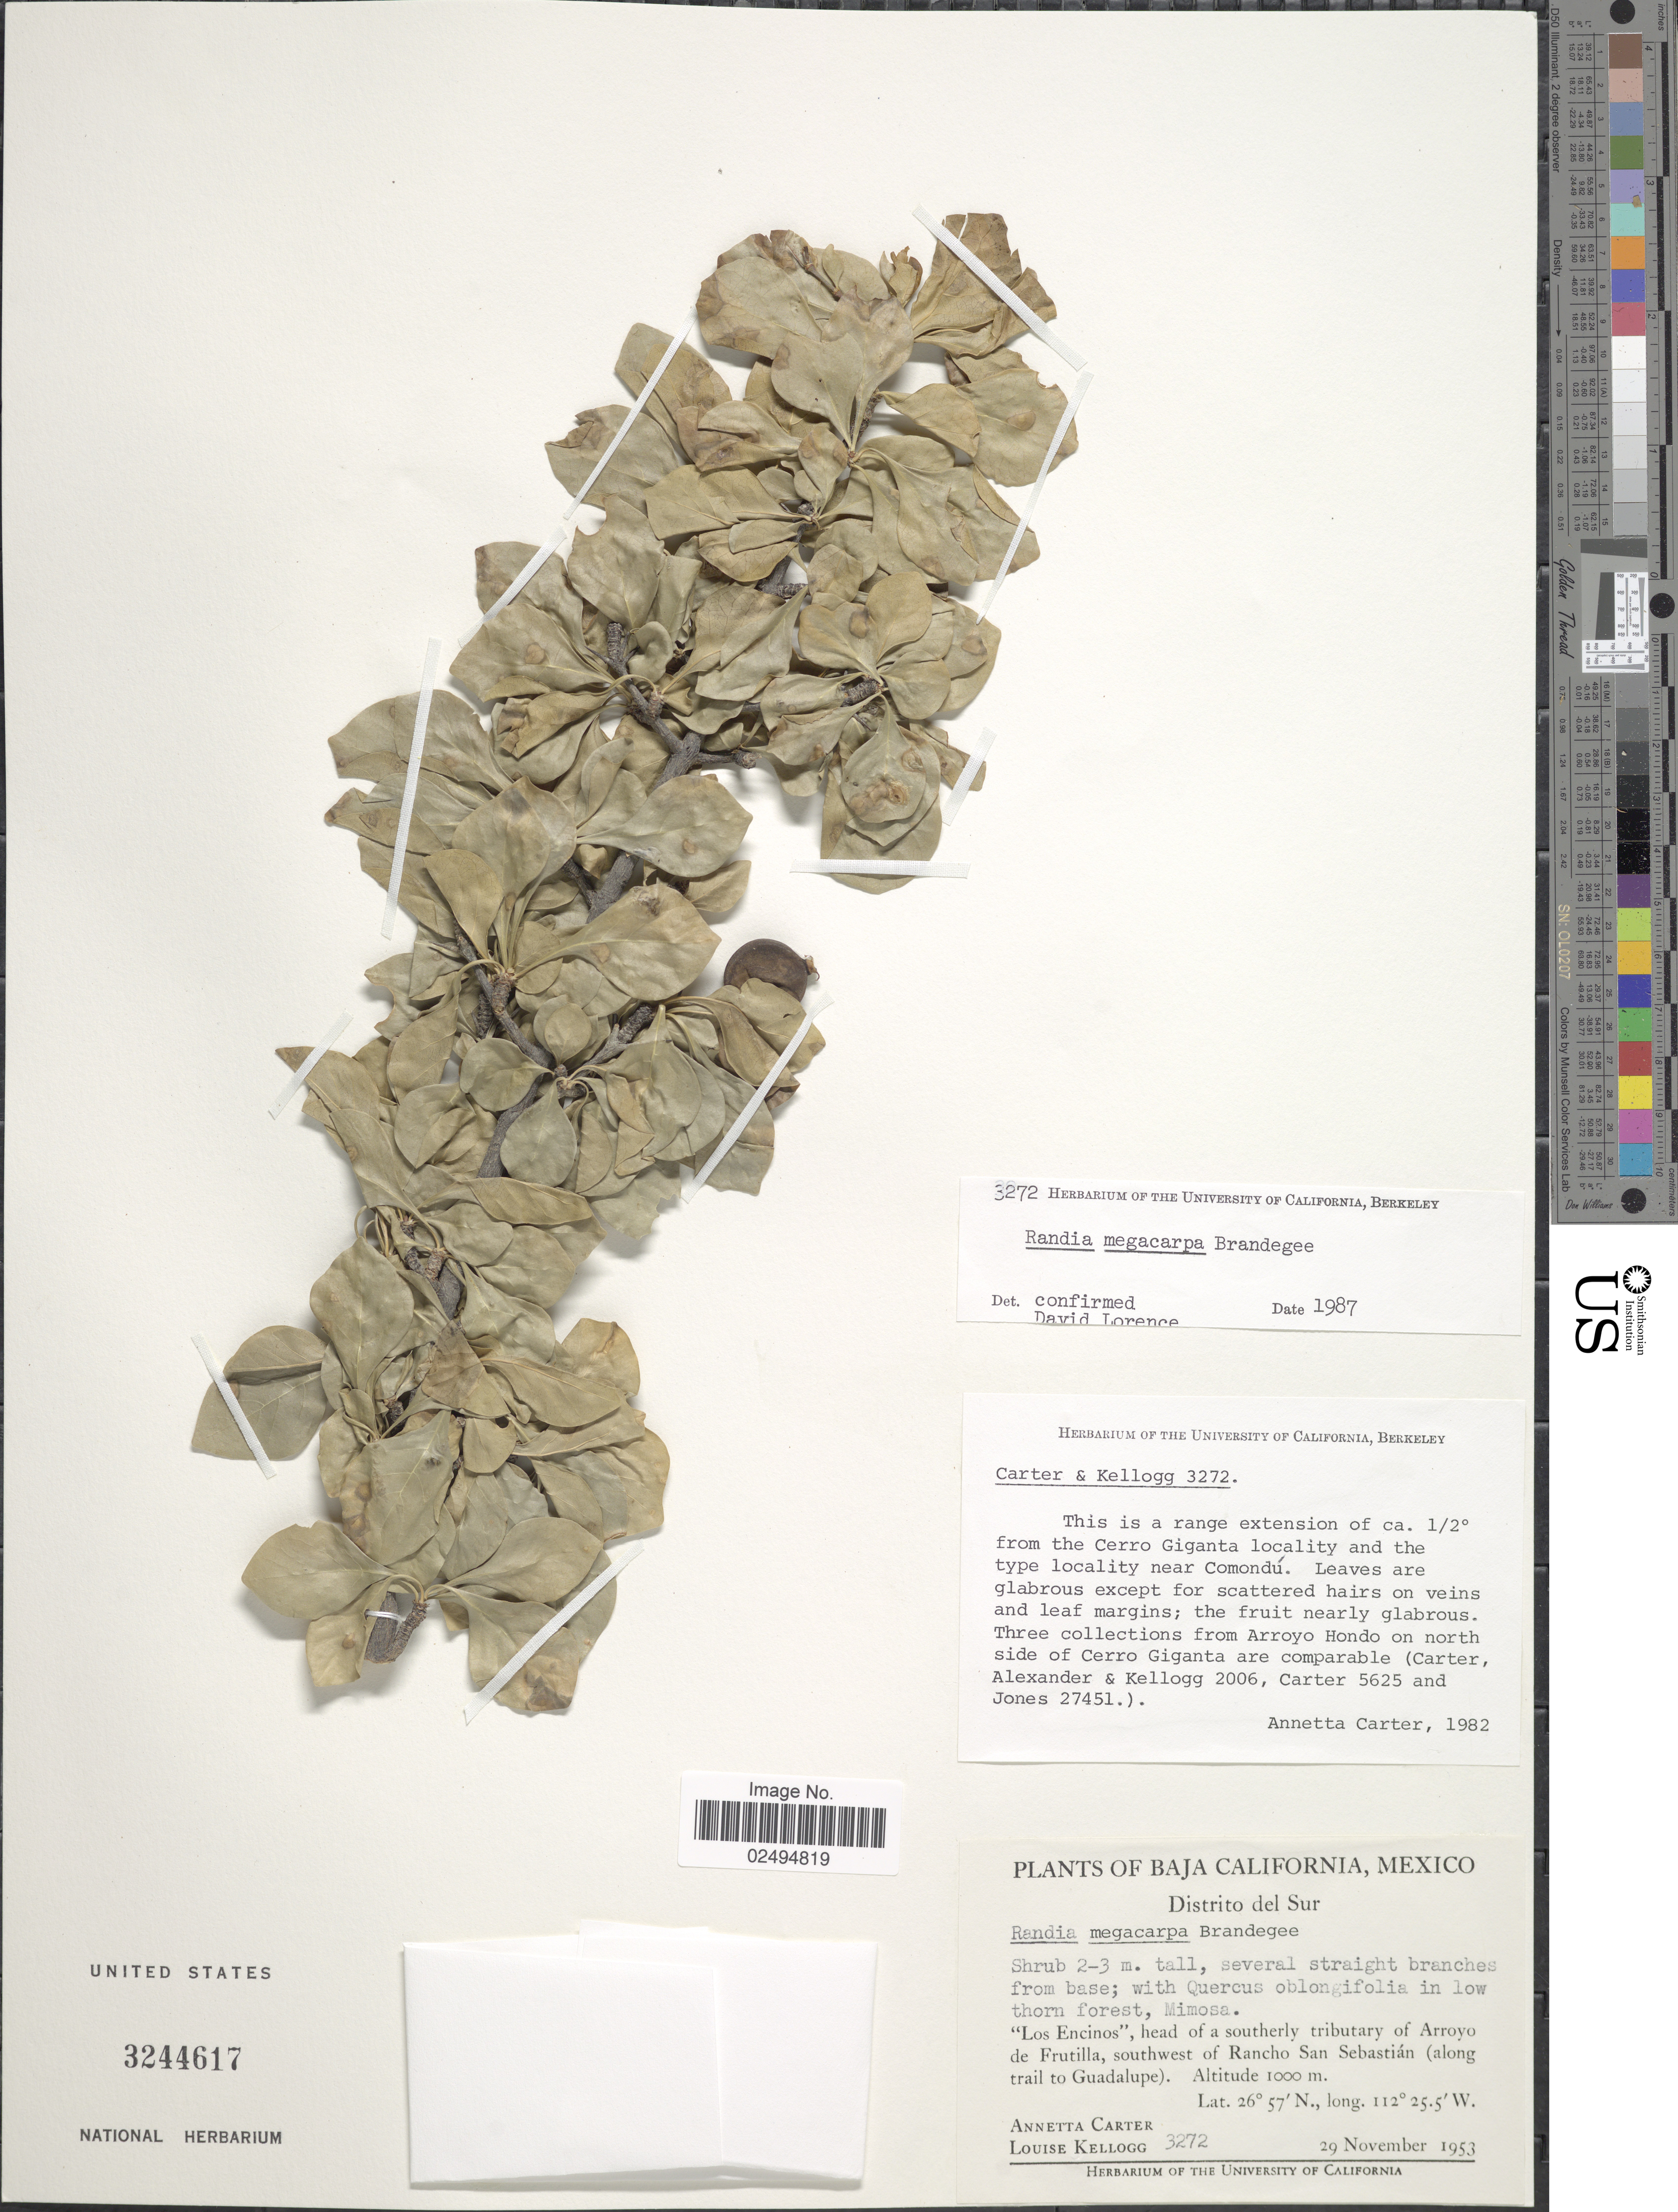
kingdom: Plantae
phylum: Tracheophyta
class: Magnoliopsida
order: Gentianales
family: Rubiaceae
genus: Randia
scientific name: Randia megacarpa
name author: Brandegee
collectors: A. Carter & L. Kellog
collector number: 3272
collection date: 1953-11-29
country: Mexico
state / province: Baja California Sur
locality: Distrito del Sur, "Los Encinos", head of a souterly tributary of Arroyo de Frutilla, southwest of Rancho San Sebastian (along trail to Guadalupe)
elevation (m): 1000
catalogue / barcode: US 3244617